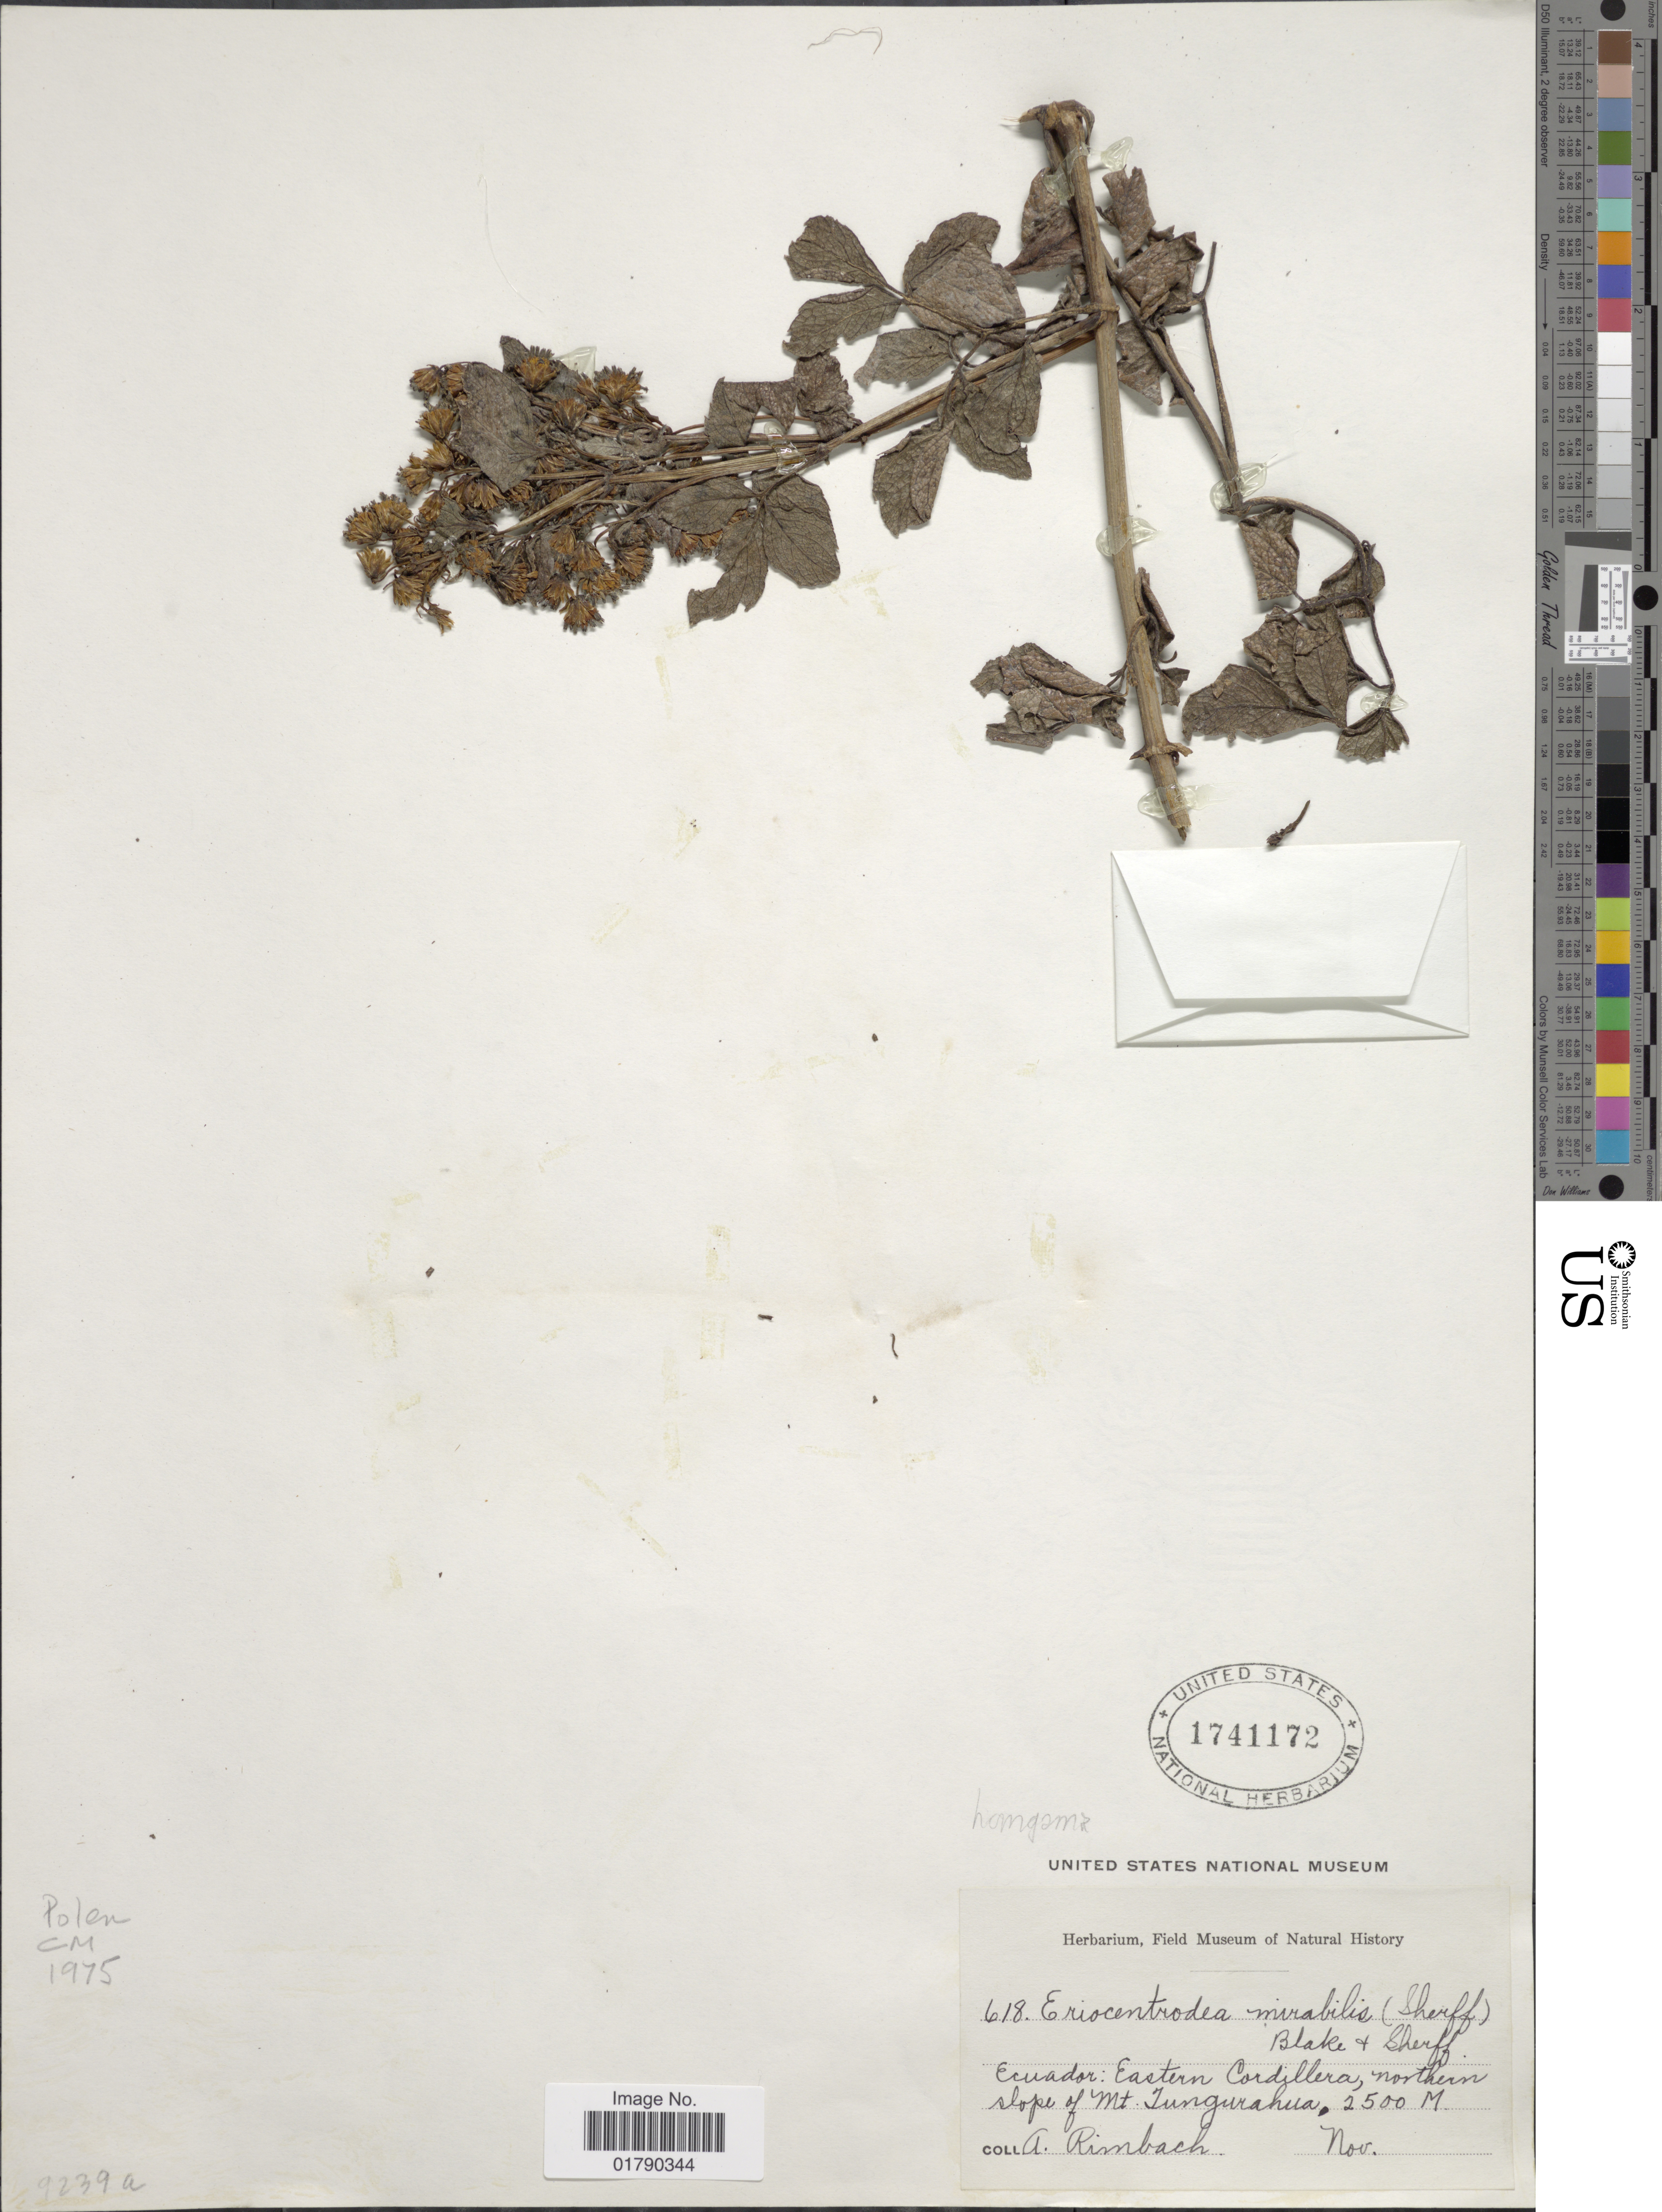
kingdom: Plantae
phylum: Tracheophyta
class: Magnoliopsida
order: Asterales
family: Asteraceae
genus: Ericentrodea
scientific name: Ericentrodea homogama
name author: (Hieron.) S.F. Blake & Sherff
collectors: A. Rimbach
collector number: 618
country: Ecuador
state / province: Tungurahua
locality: Eastern Cordillera, northern slope of Mt. Tungurahua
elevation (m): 2500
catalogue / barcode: US 1741172